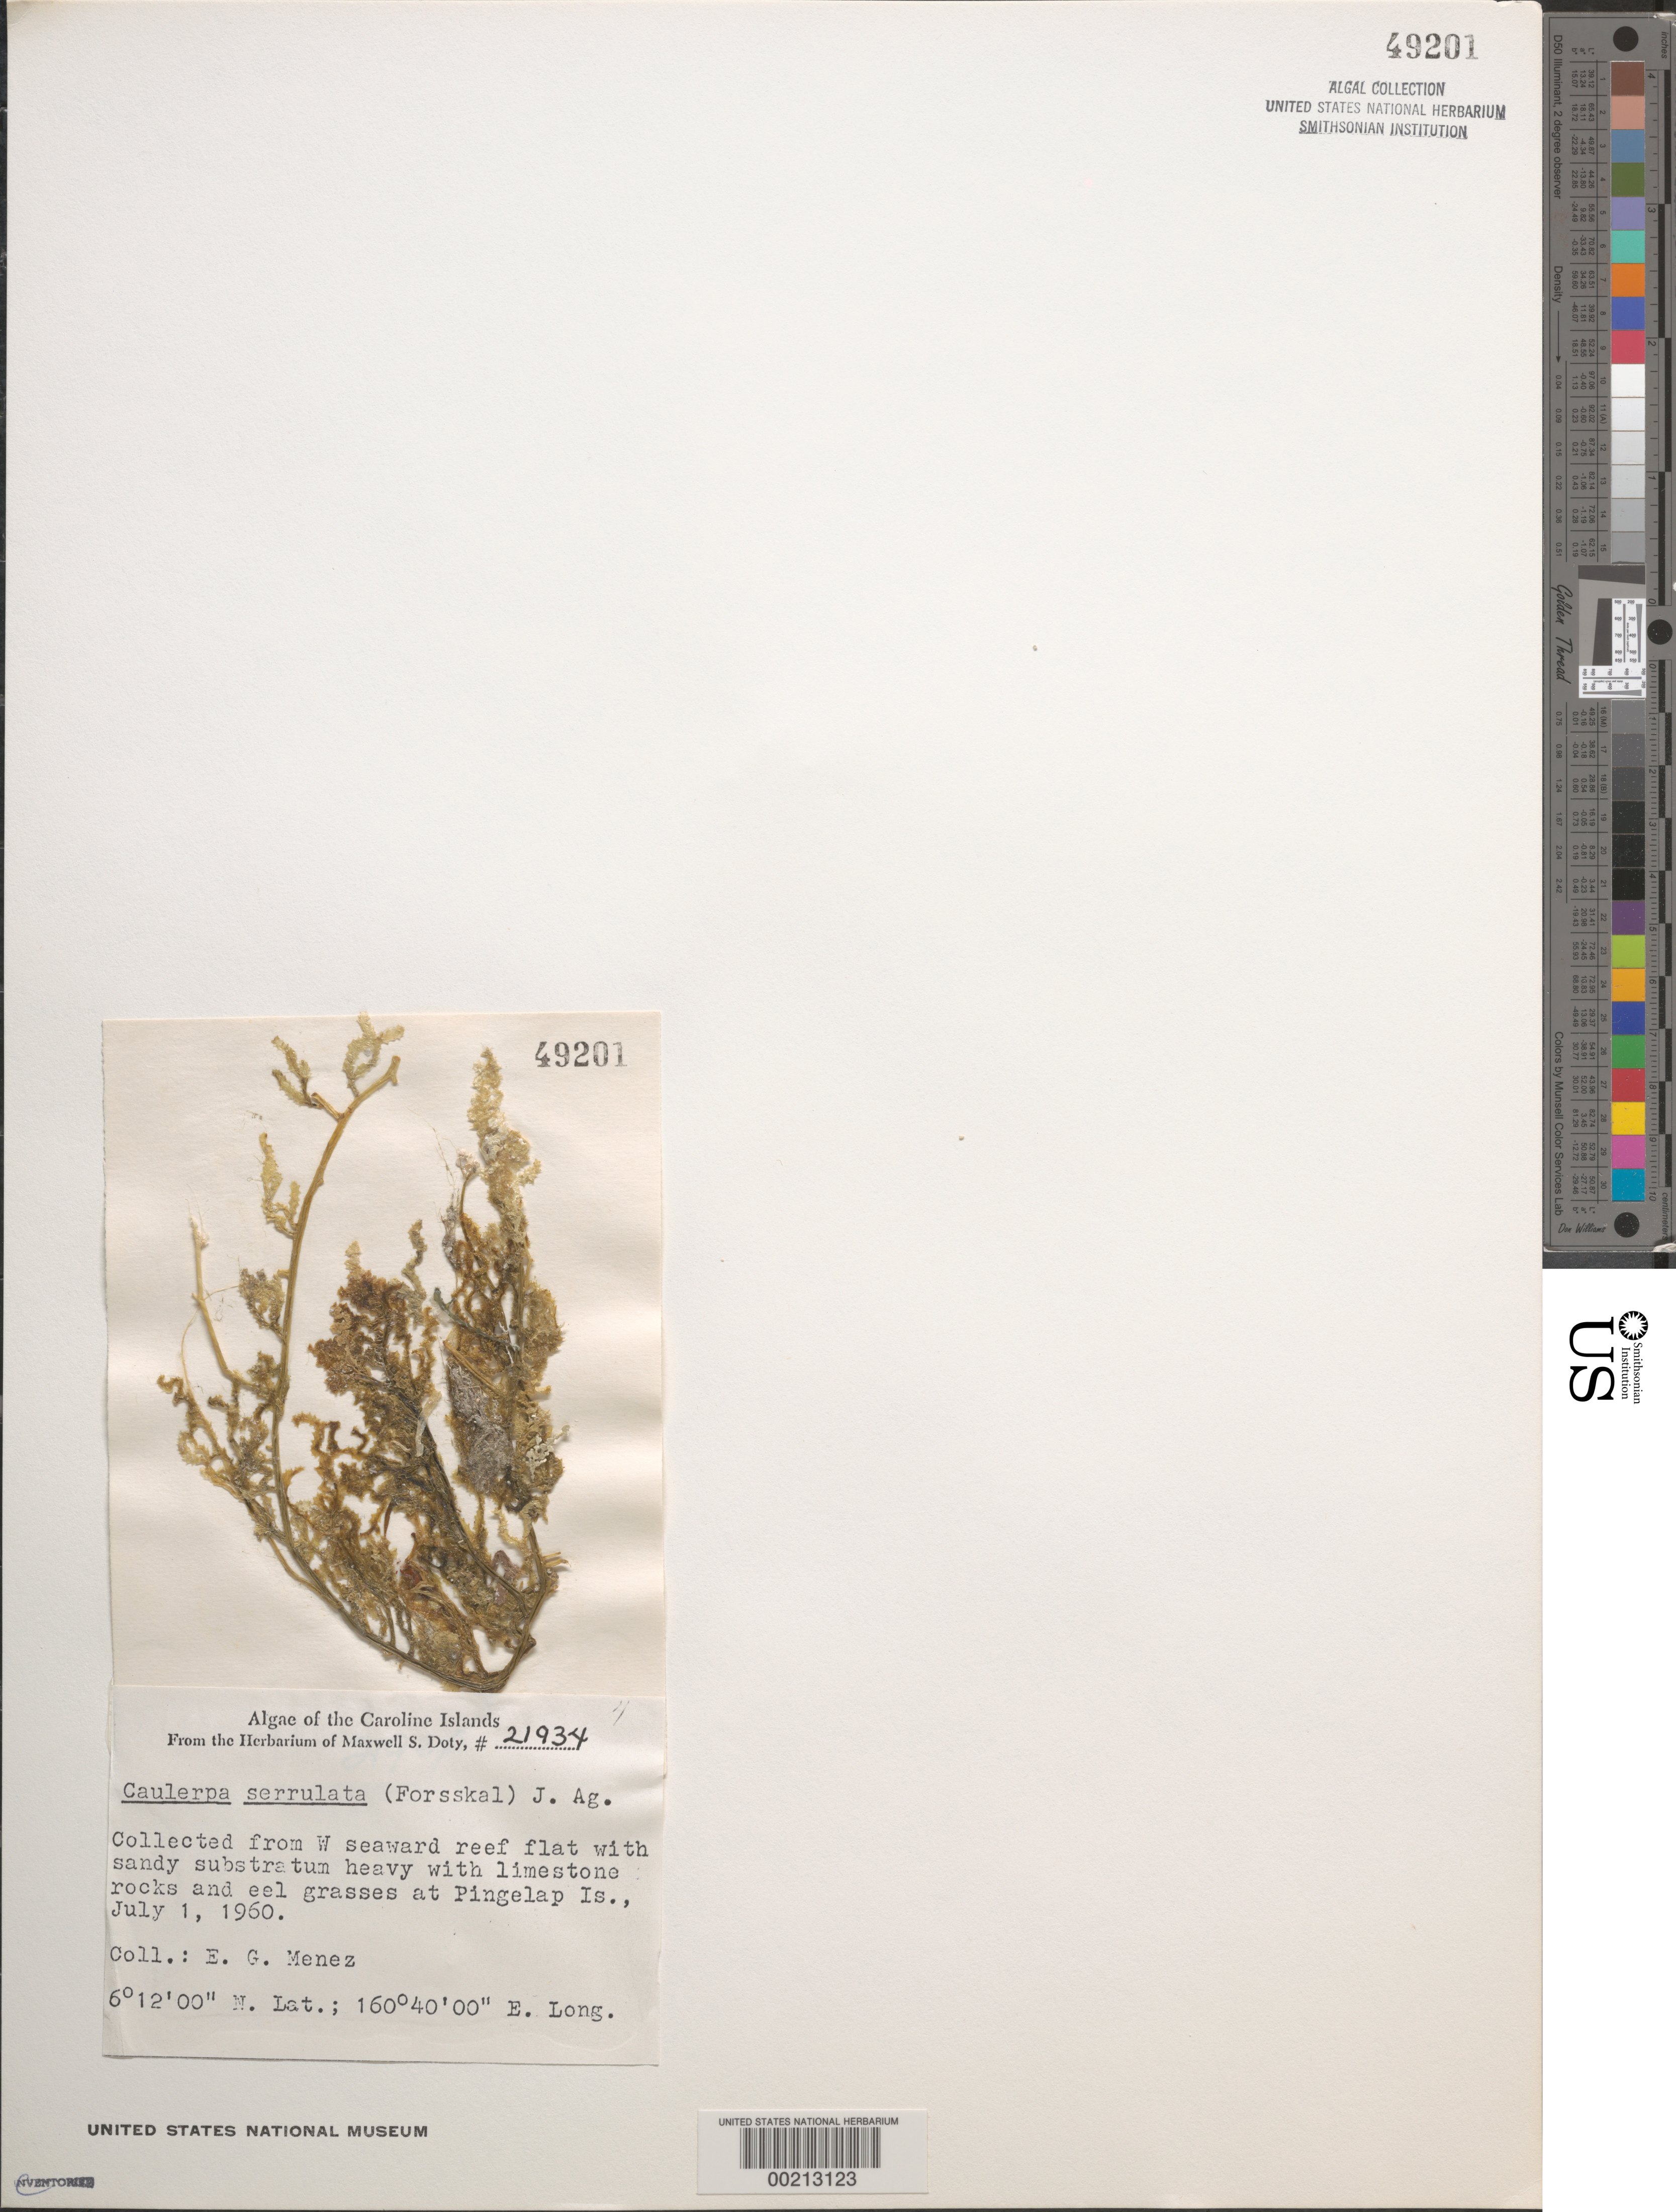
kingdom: Plantae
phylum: Chlorophyta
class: Ulvophyceae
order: Bryopsidales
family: Caulerpaceae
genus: Caulerpa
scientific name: Caulerpa serrulata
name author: (Forssk.) J. Agardh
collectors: Meñez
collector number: MSD 21934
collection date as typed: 01 Jul 1960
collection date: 1960-07-01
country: Micronesia, Federated States of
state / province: Pohnpei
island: Pingelap Atoll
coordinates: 6 12' 00" N, 160 40' 00" E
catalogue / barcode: US 49201